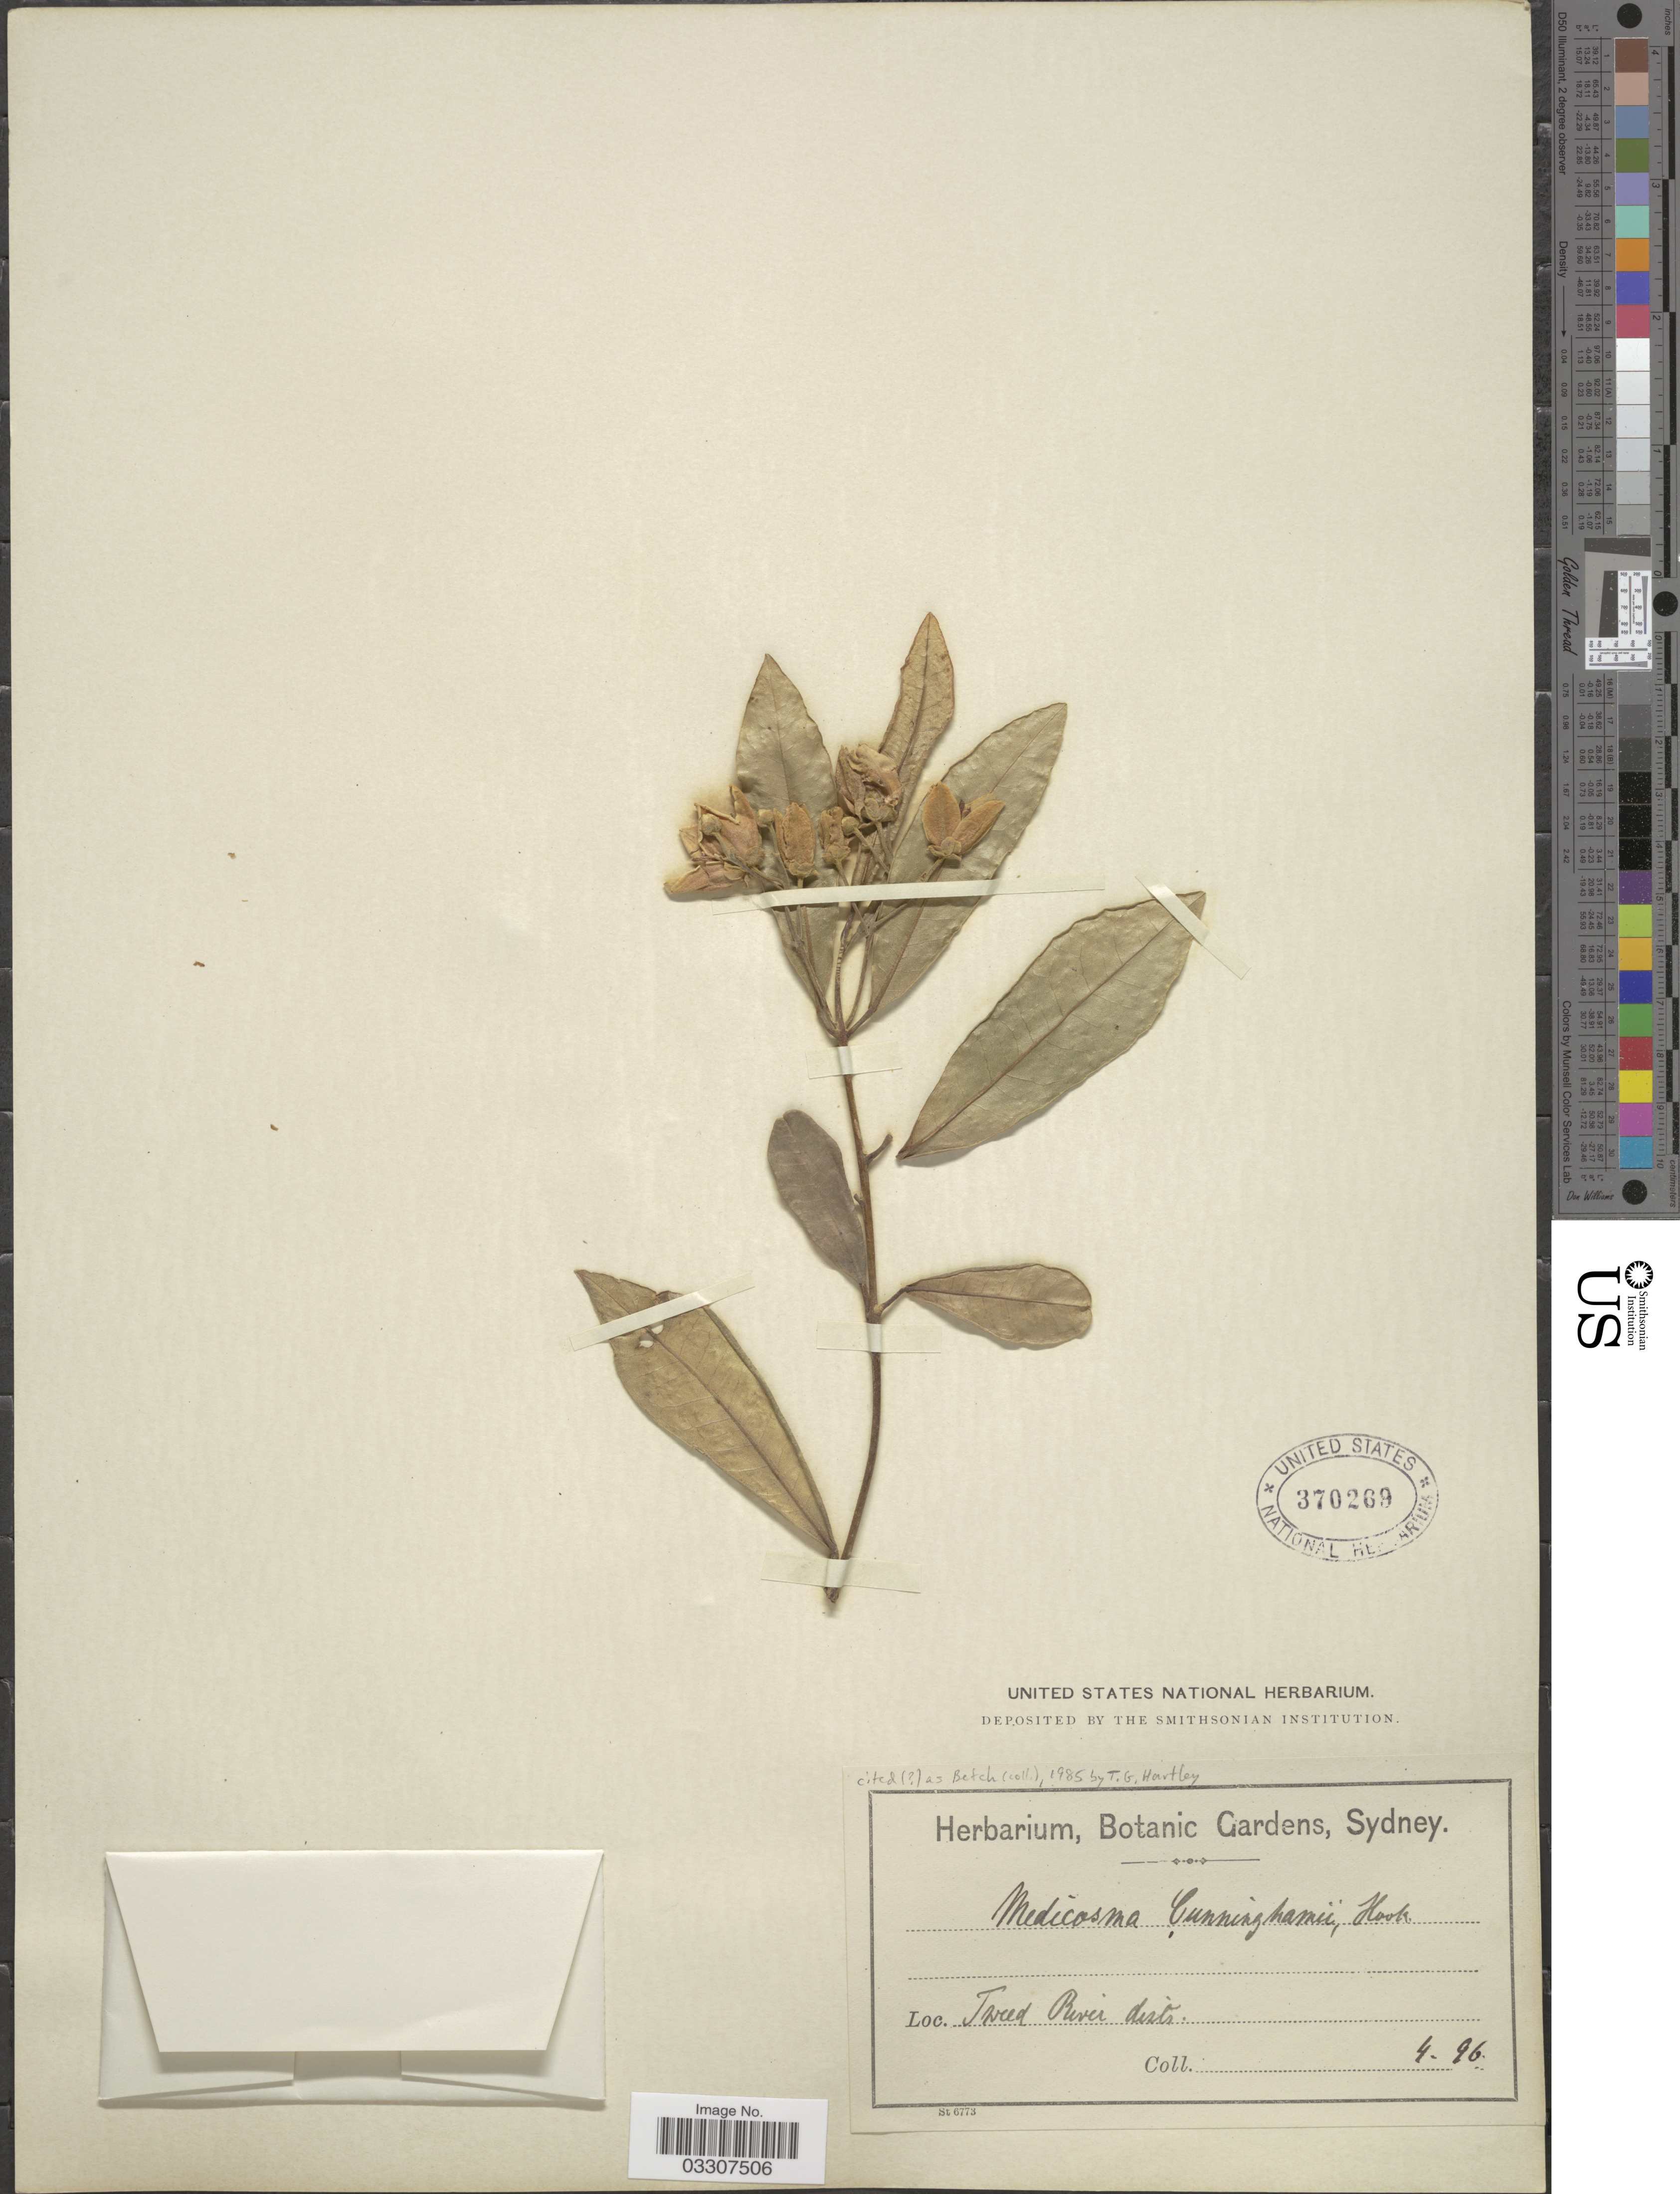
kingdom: Plantae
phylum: Tracheophyta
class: Magnoliopsida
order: Sapindales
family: Rutaceae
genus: Medicosma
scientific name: Medicosma cunninghamii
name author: (Hook.) Benth. & Hook. f.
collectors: ex Herb. Bot. Gard. Sydney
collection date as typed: Transcribed d/m/y: /4/96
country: Australia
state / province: New South Wales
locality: Tweed River distr.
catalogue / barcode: US 370269